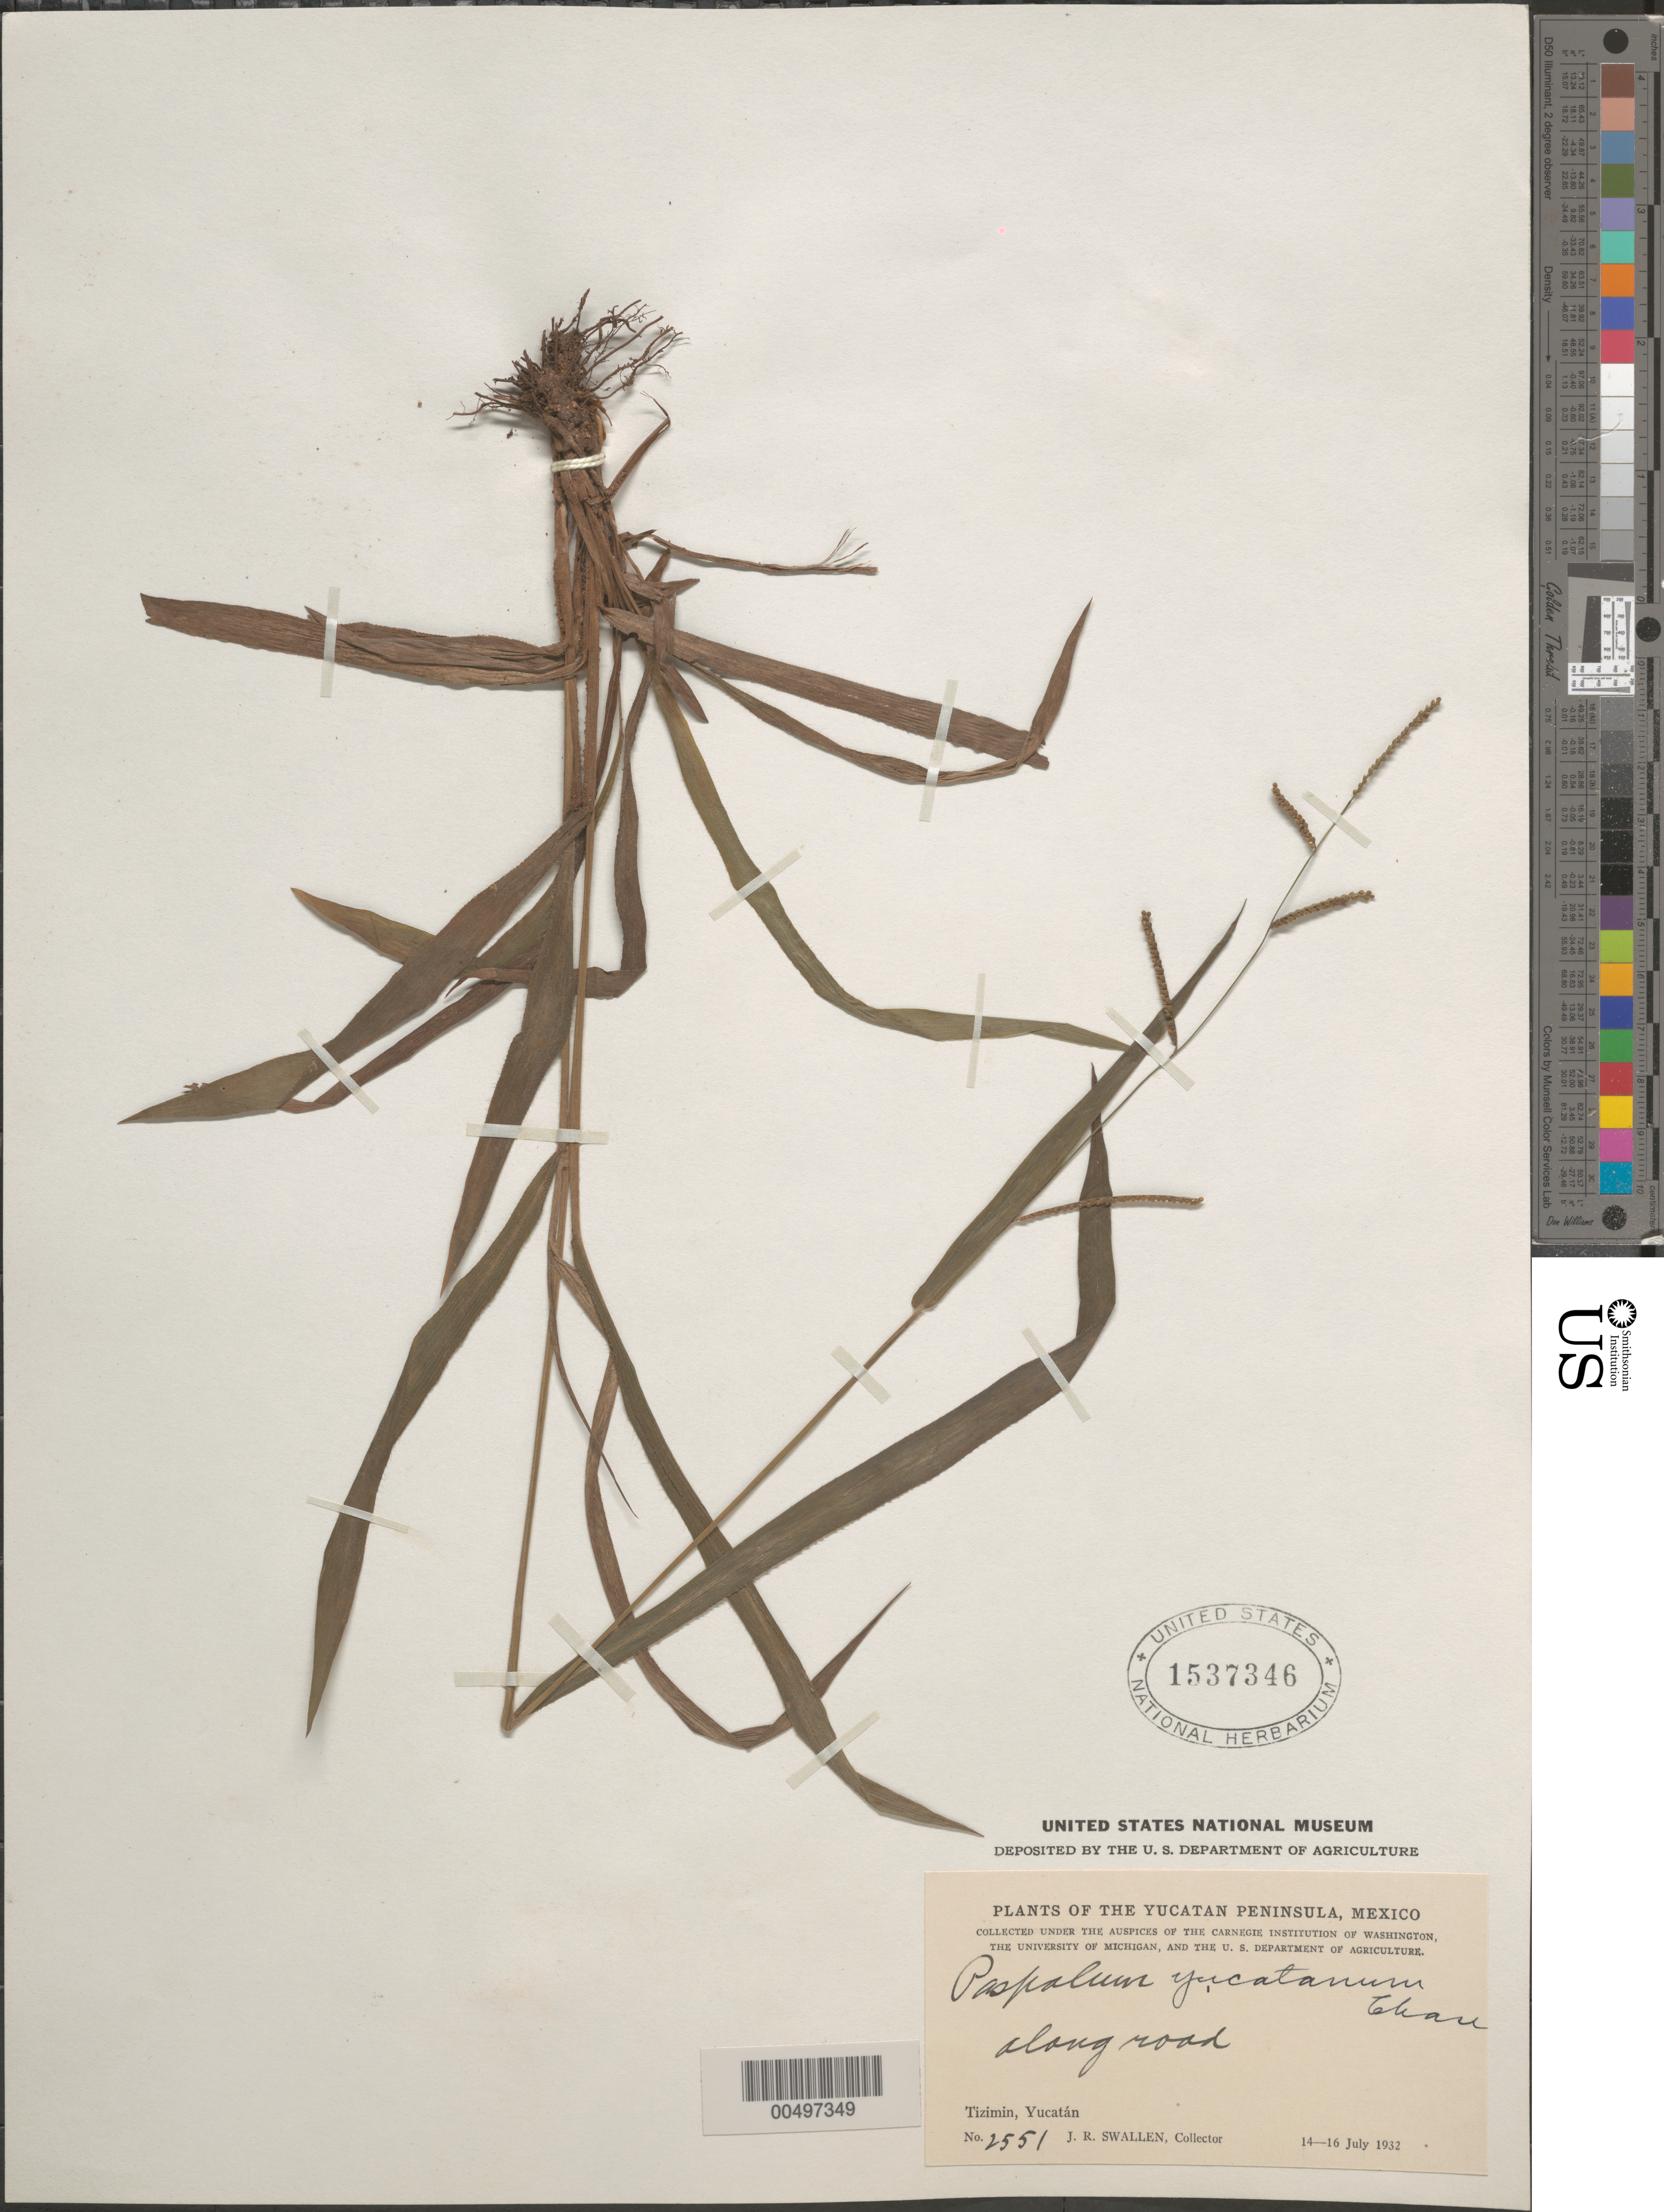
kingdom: Plantae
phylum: Tracheophyta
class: Liliopsida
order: Poales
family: Poaceae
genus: Paspalum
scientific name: Paspalum blodgettii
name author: Chapm.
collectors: J. R. Swallen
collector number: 2551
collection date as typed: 14 Jul 1932 to 16 Jul 1932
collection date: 1932-07-14/1932-07-16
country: Mexico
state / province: Yucatan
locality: Yucatan Peninsula, Tizimin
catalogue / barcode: US 1537346